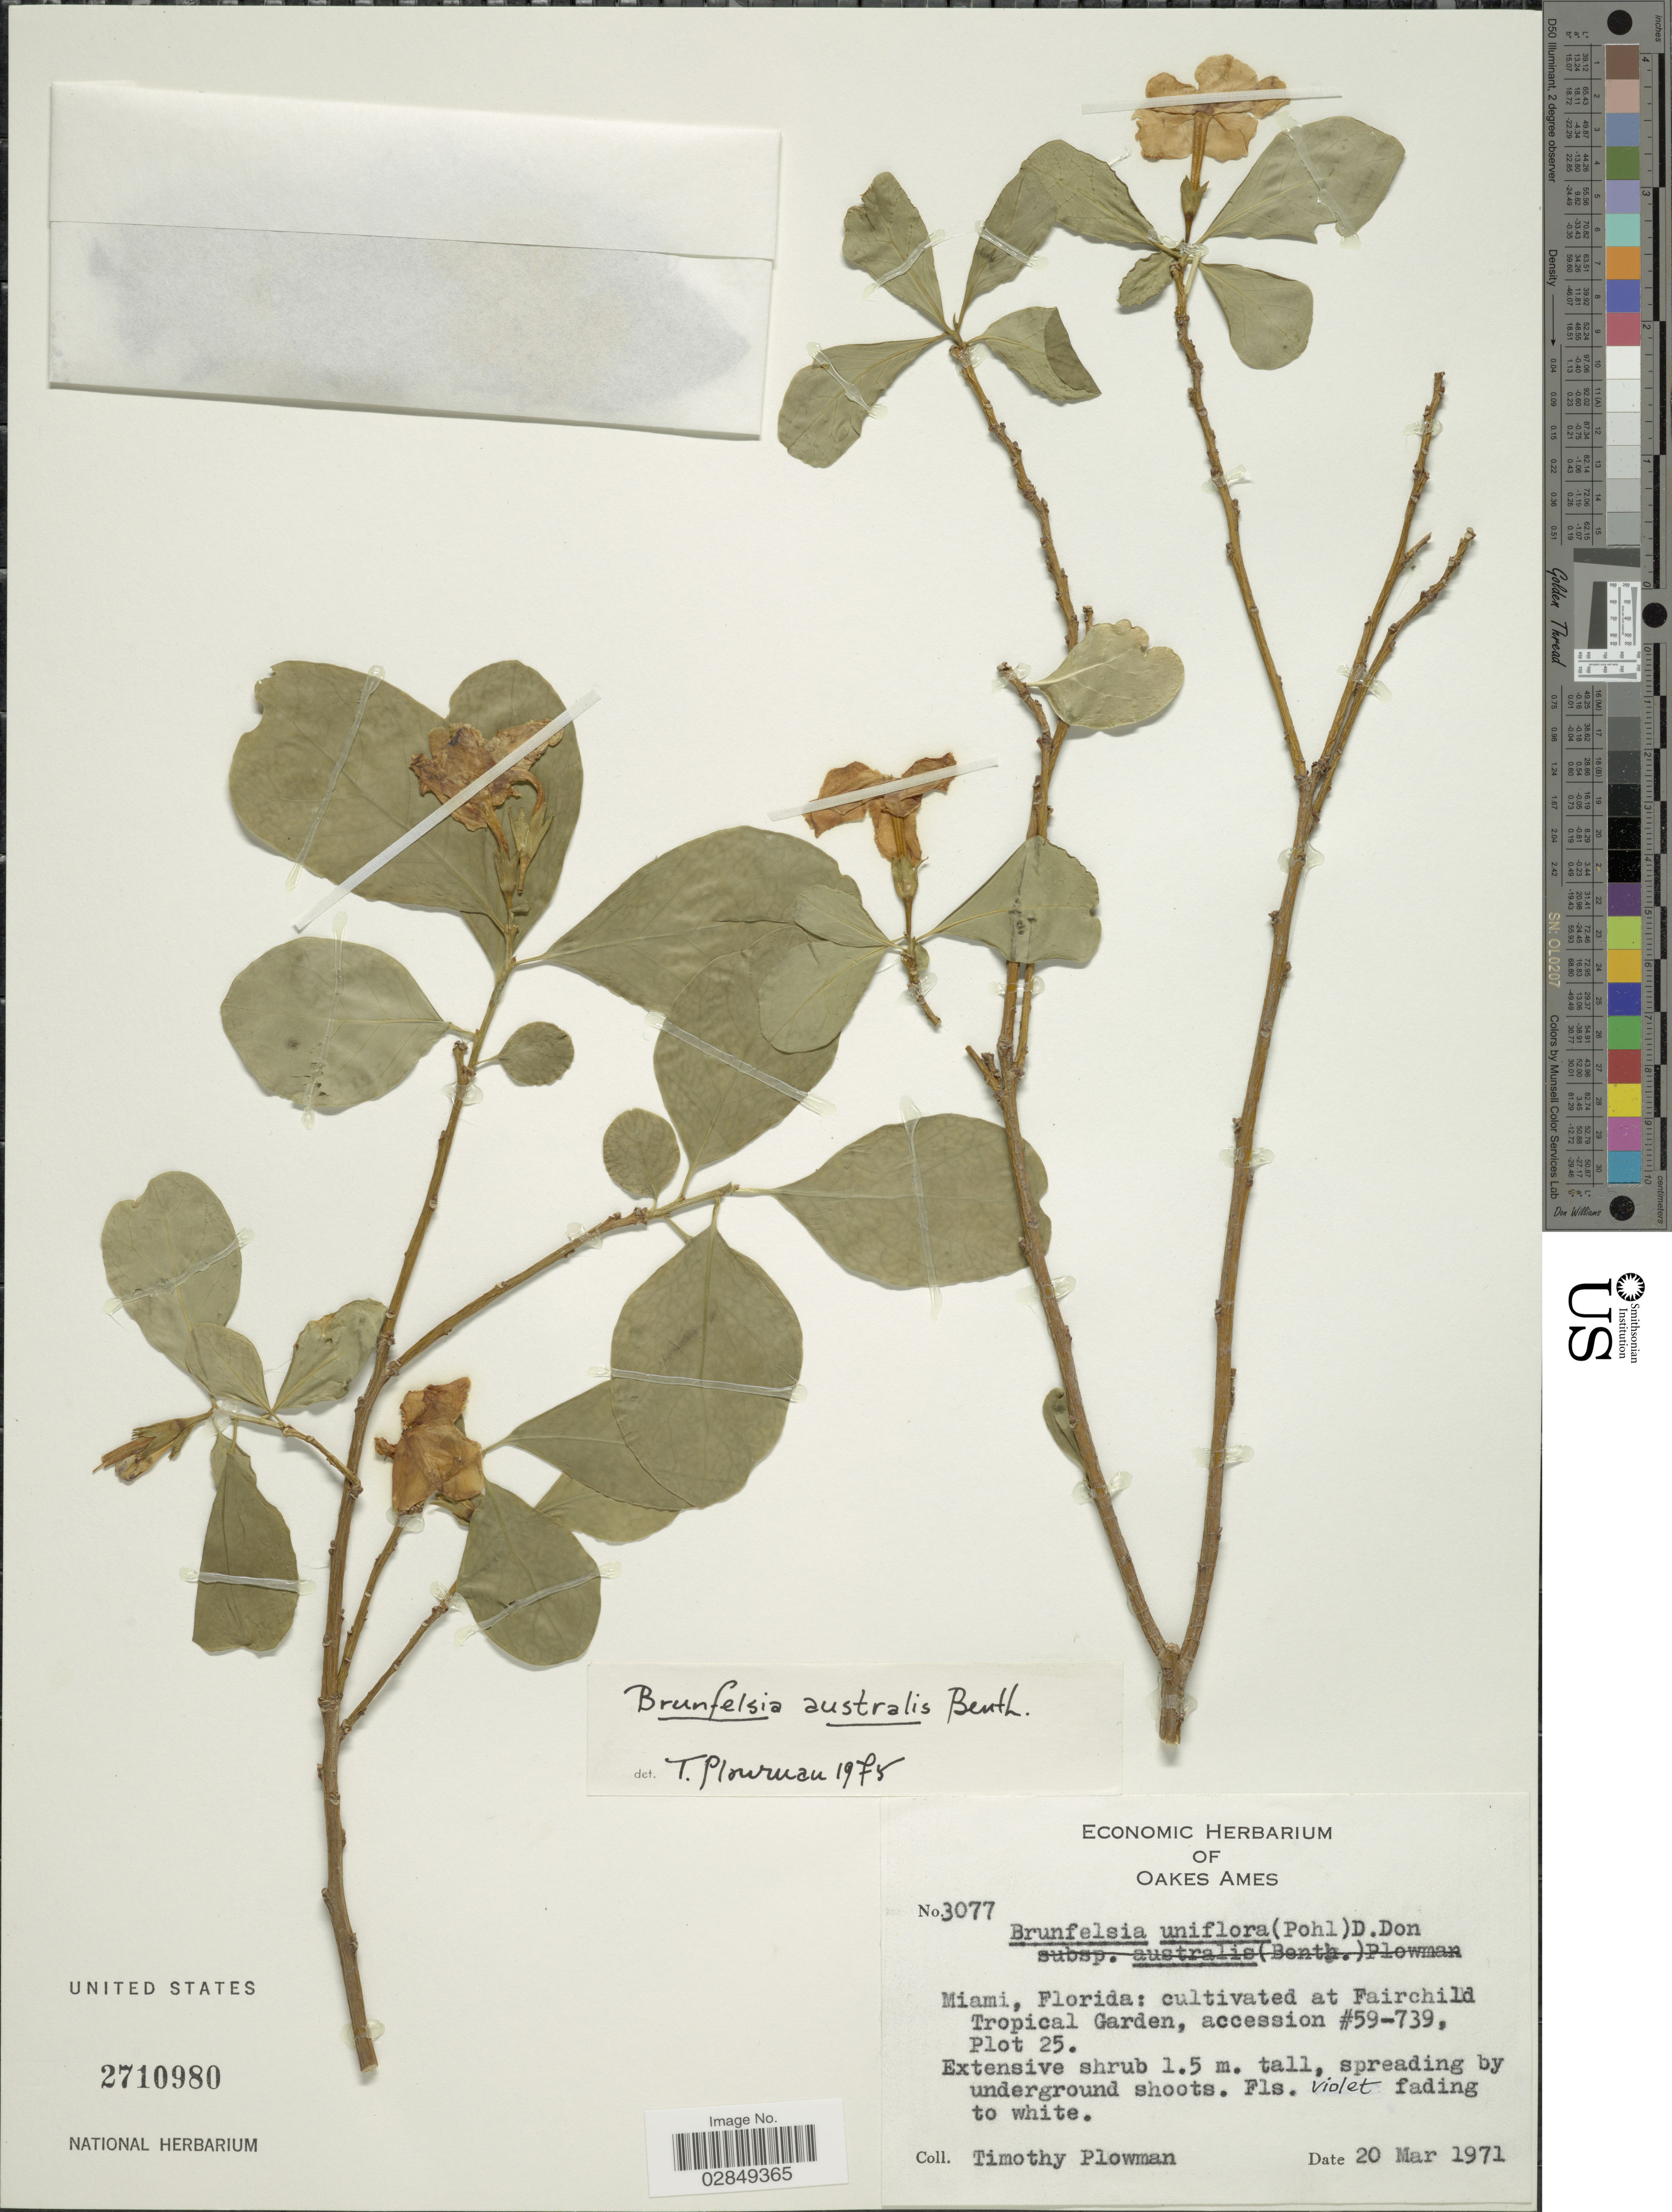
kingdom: Plantae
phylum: Tracheophyta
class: Magnoliopsida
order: Solanales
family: Solanaceae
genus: Brunfelsia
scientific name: Brunfelsia australis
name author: Benth.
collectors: T. Plowman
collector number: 3077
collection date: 1971-03-20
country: United States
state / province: Florida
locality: Miami, Florida: cultivated at Fairchild Tropical Garden. Plot 25.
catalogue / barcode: US 2710980